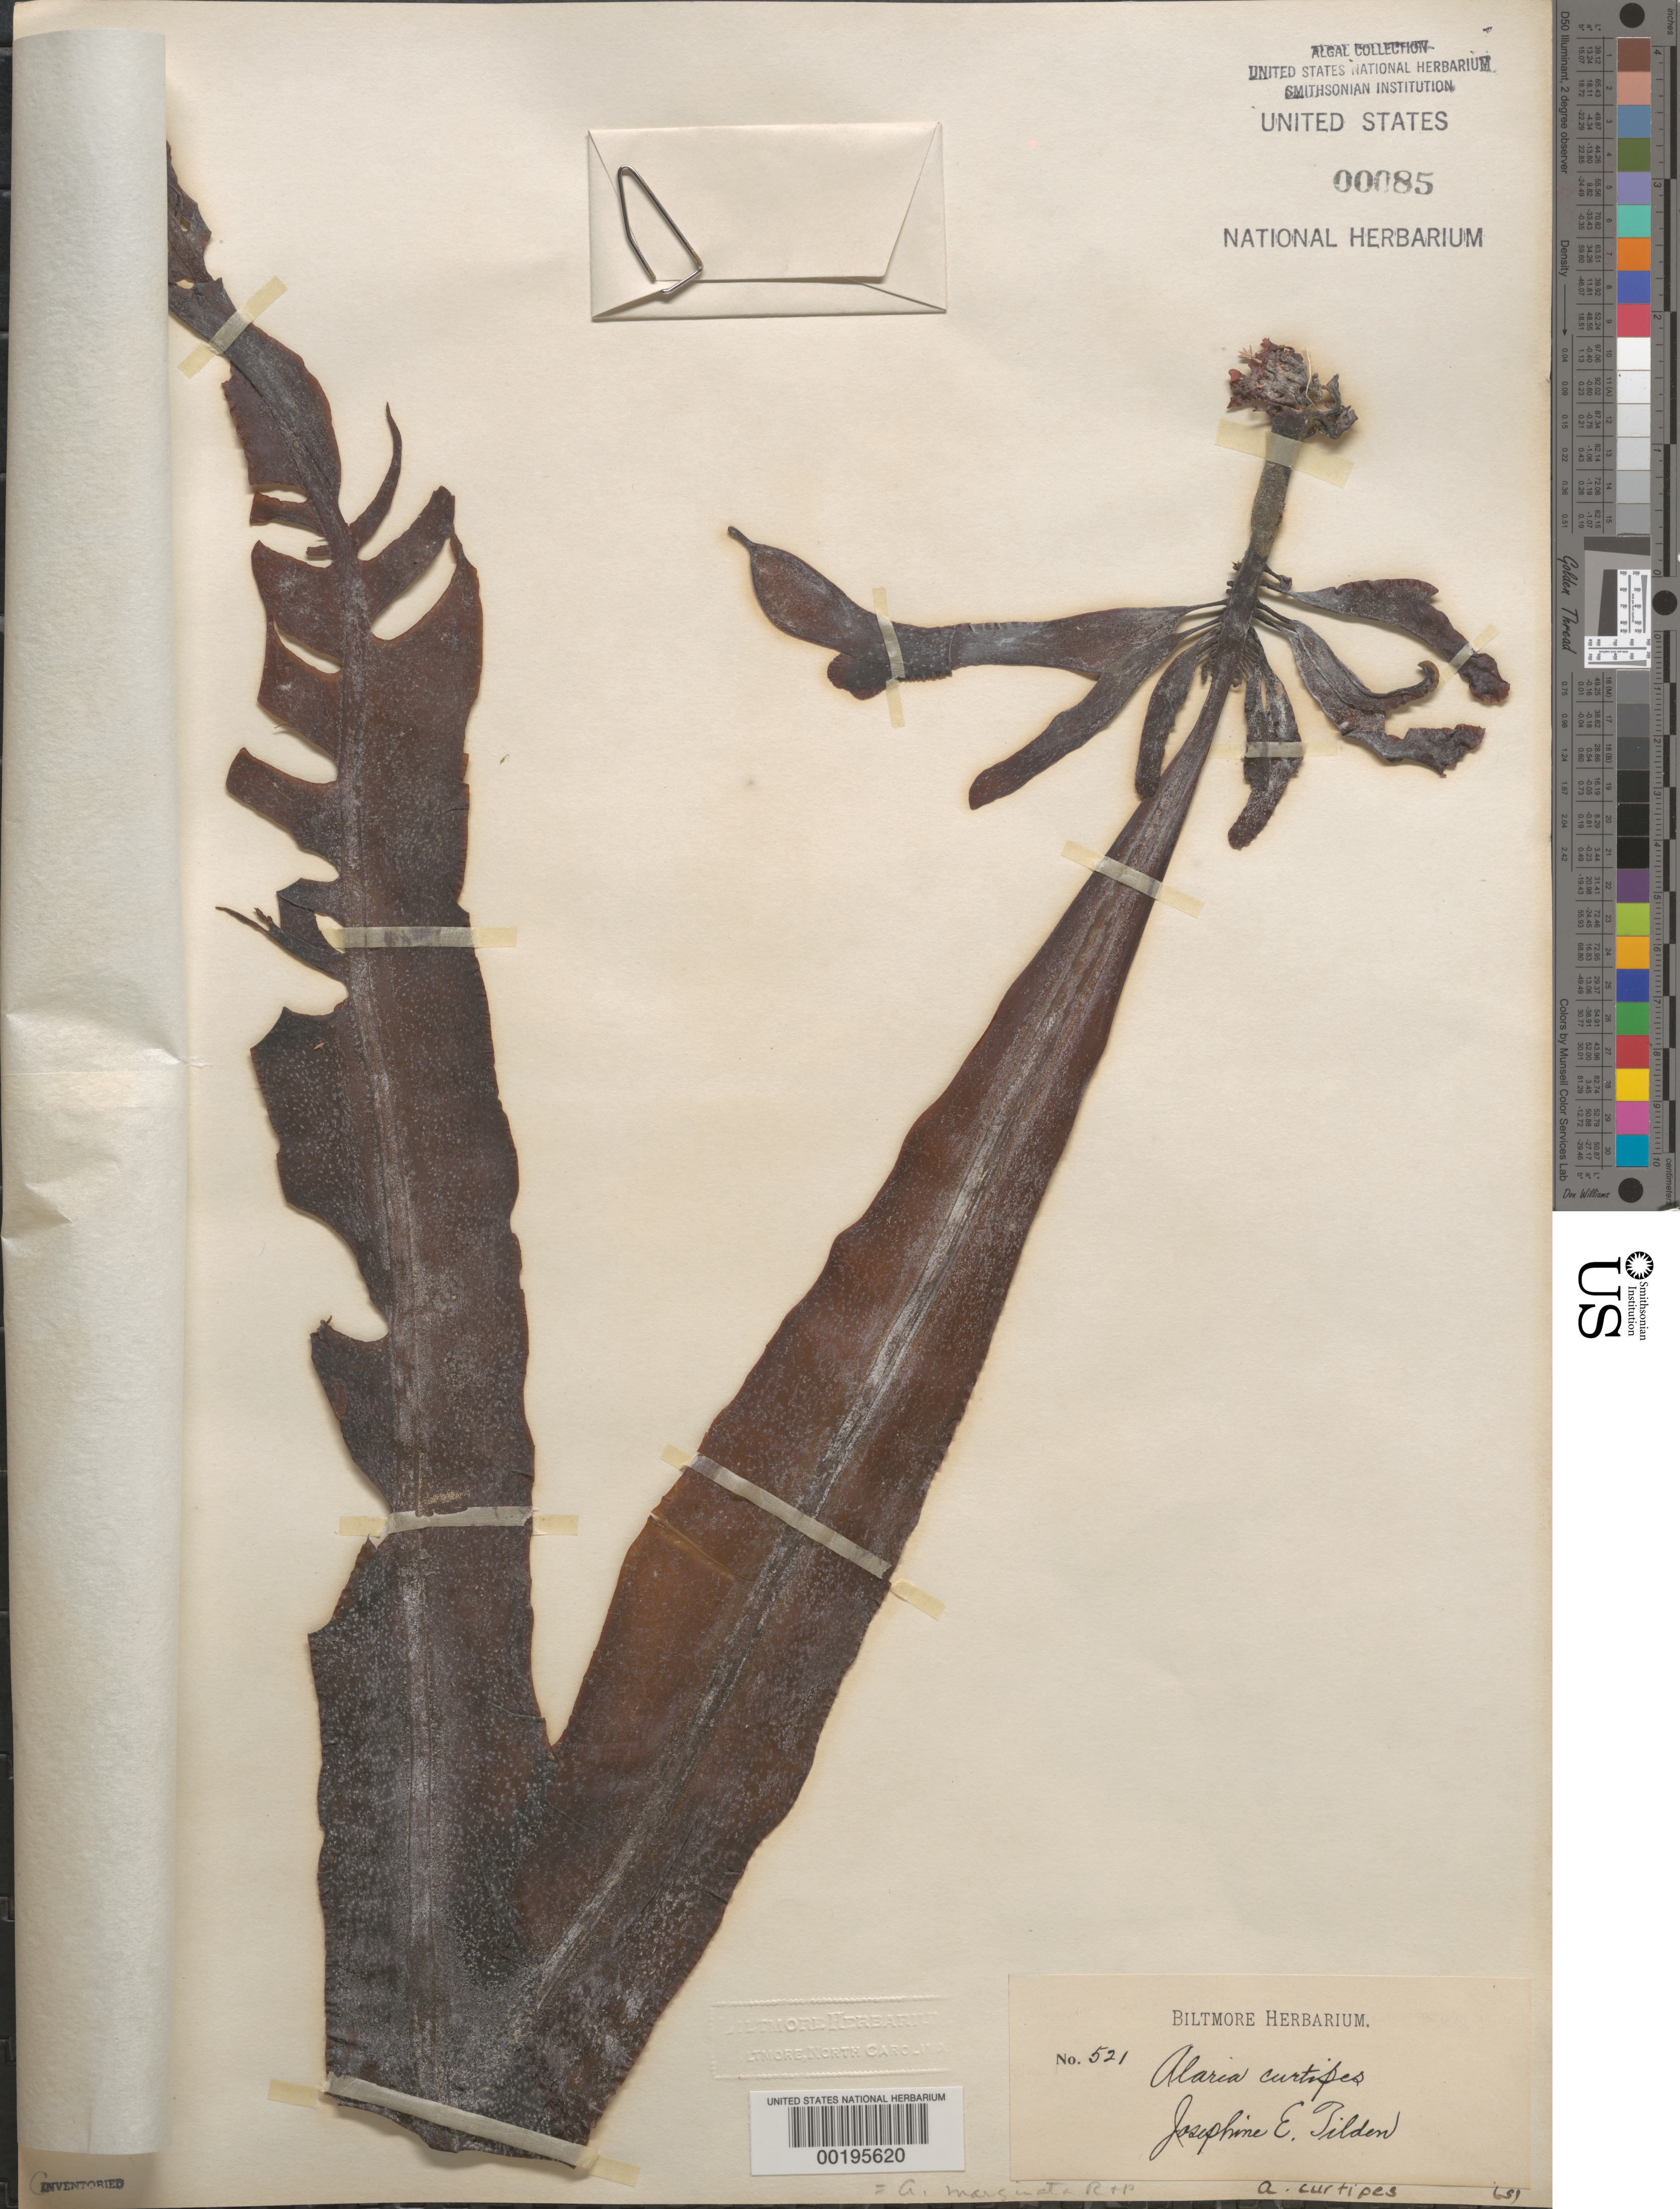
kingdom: Chromista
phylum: Ochrophyta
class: Phaeophyceae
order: Laminariales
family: Alariaceae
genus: Alaria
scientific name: Alaria marginata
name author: Ruiz & Pav.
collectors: J. E. Tilden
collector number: JET 521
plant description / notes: Tilden, American Algae, as Alaria curtipes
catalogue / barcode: US 85